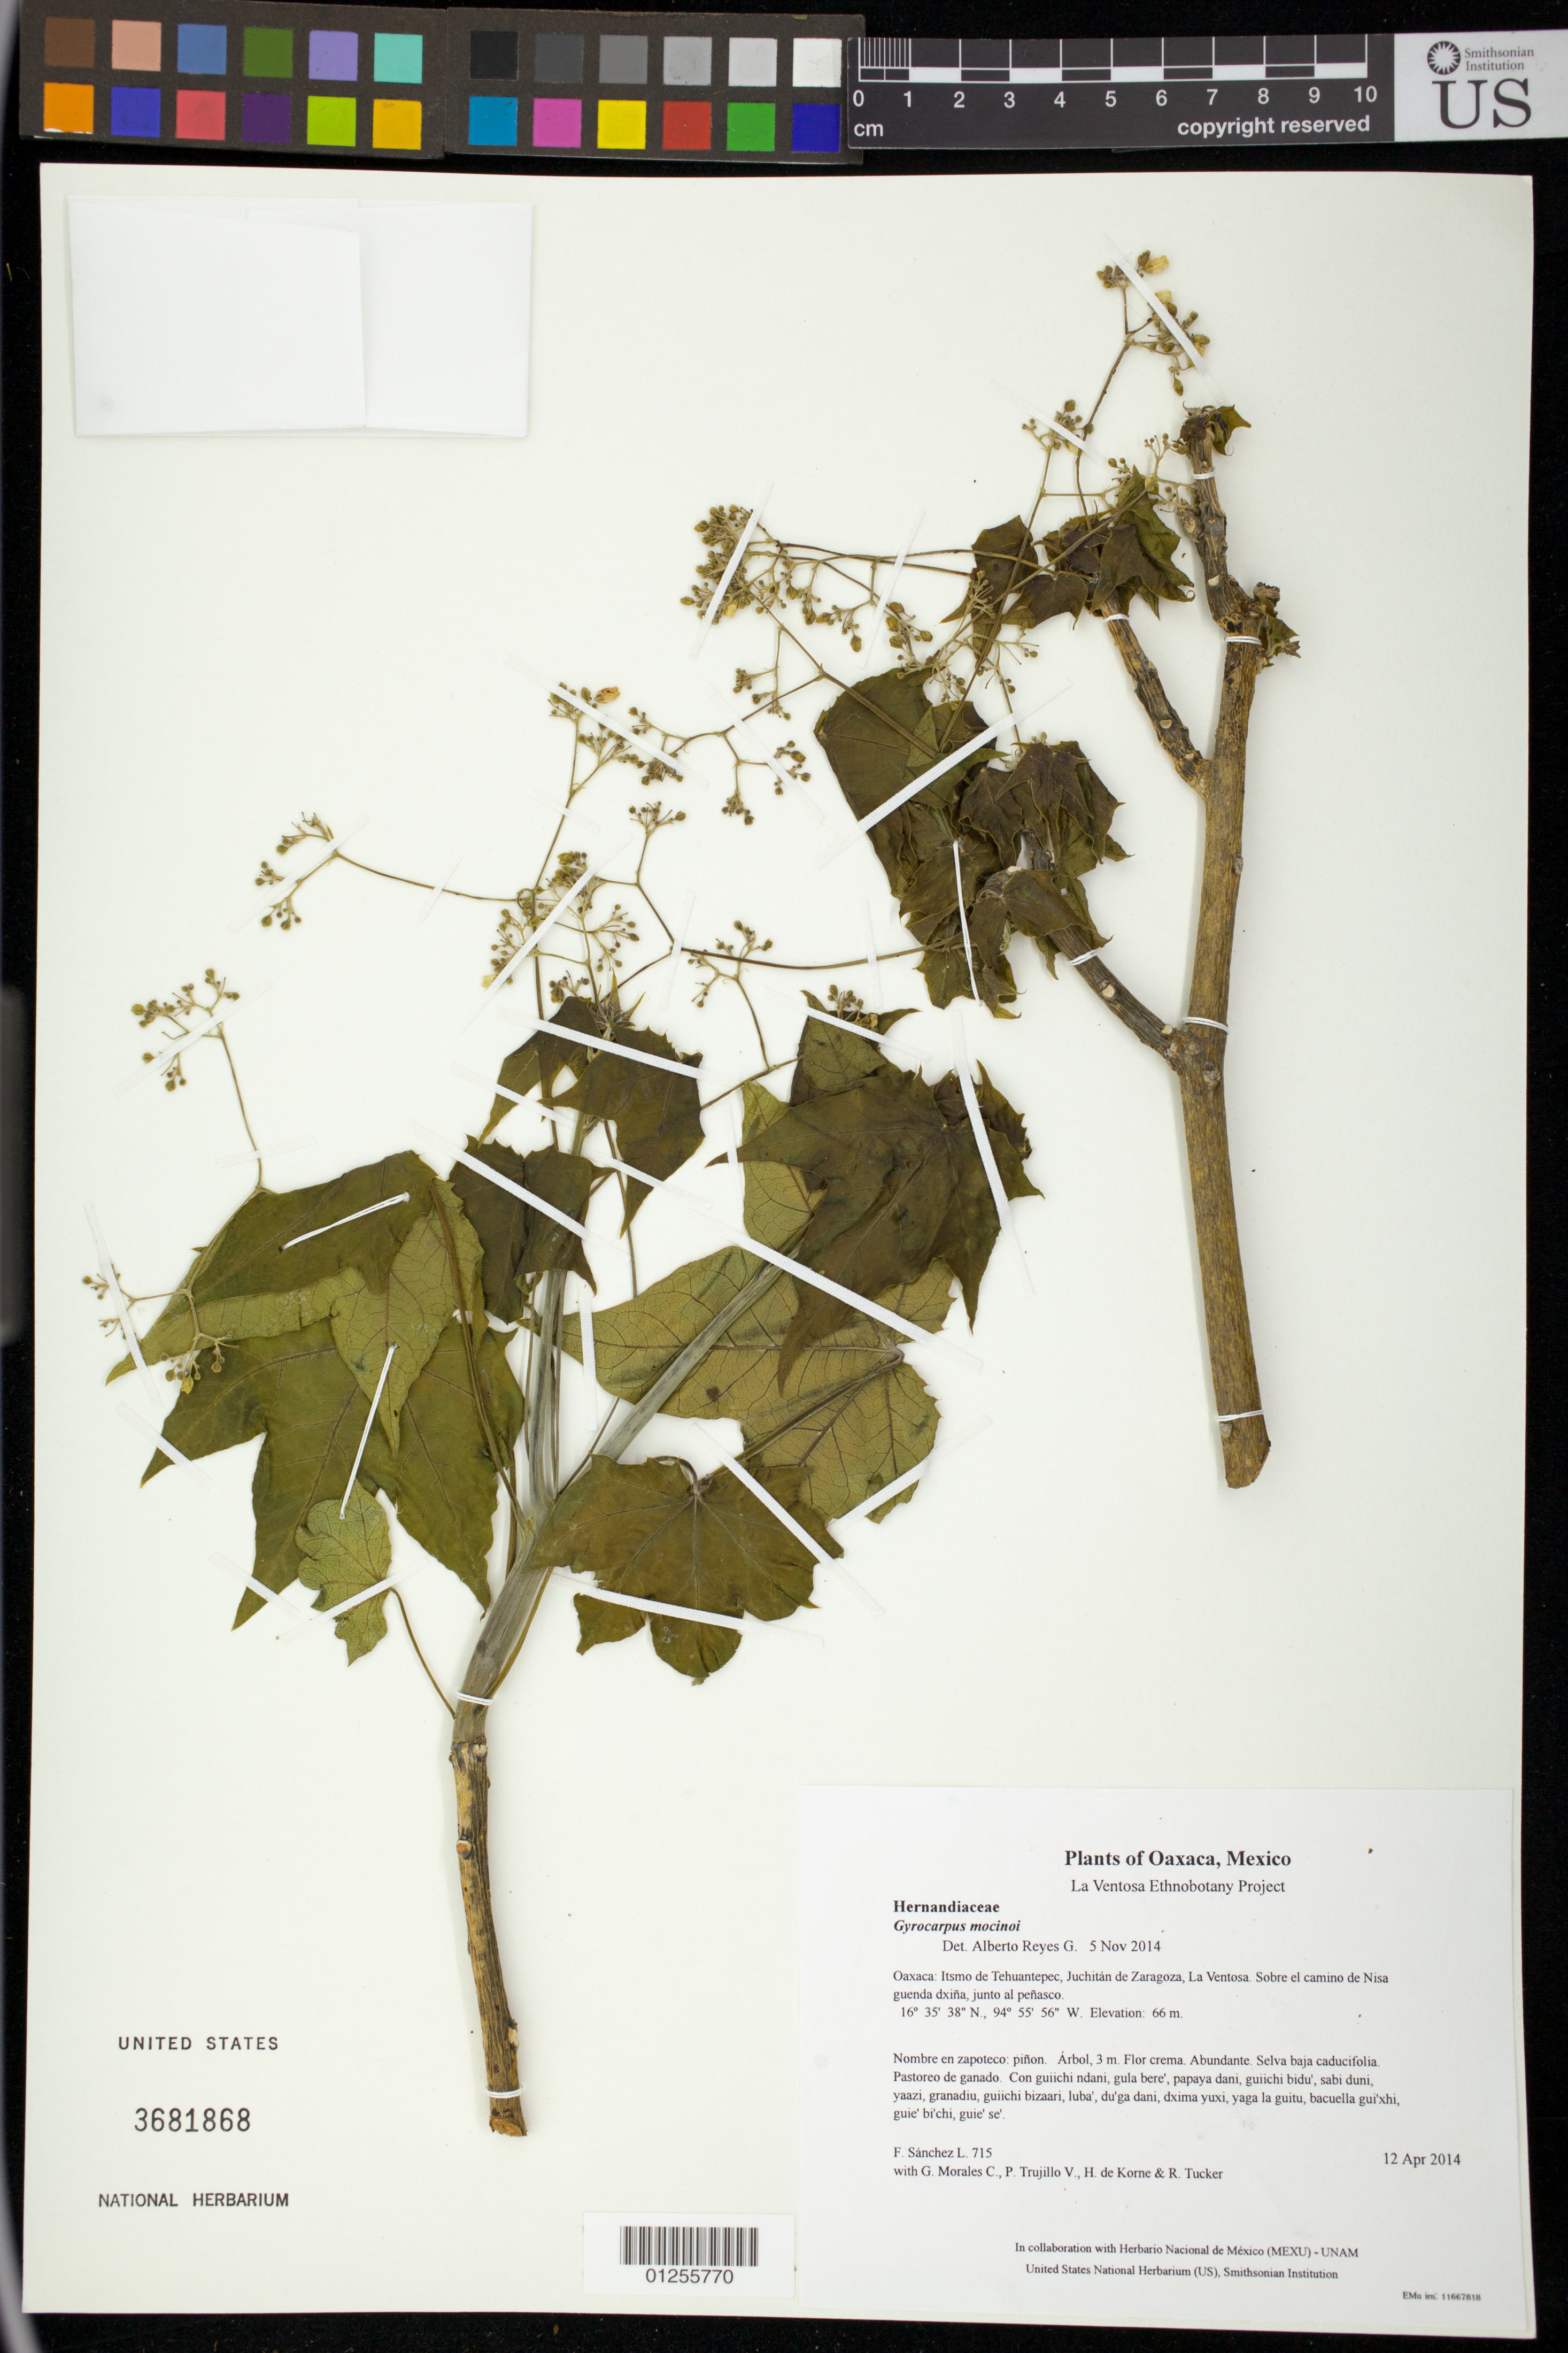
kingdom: Plantae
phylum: Tracheophyta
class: Magnoliopsida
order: Laurales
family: Hernandiaceae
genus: Gyrocarpus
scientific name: Gyrocarpus mocinoi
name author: Espejo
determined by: Reyes García, A.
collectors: F. Sánchez L., G. Morales C., P. Trujillo V., H. de Korne & R. Tucker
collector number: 715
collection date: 2014-04-12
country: Mexico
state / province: Oaxaca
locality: Itsmo de Tehuantepec, Juchitán de Zaragoza, La Ventosa. Sobre el camino de Nisa guenda dxiña, junto al peñasco.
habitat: Selva baja caducifolia. Pastoreo de ganado.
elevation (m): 66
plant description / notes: MEXU, US; Yaga. 3 m. Guie' nayu. Stale.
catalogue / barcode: US 3681868